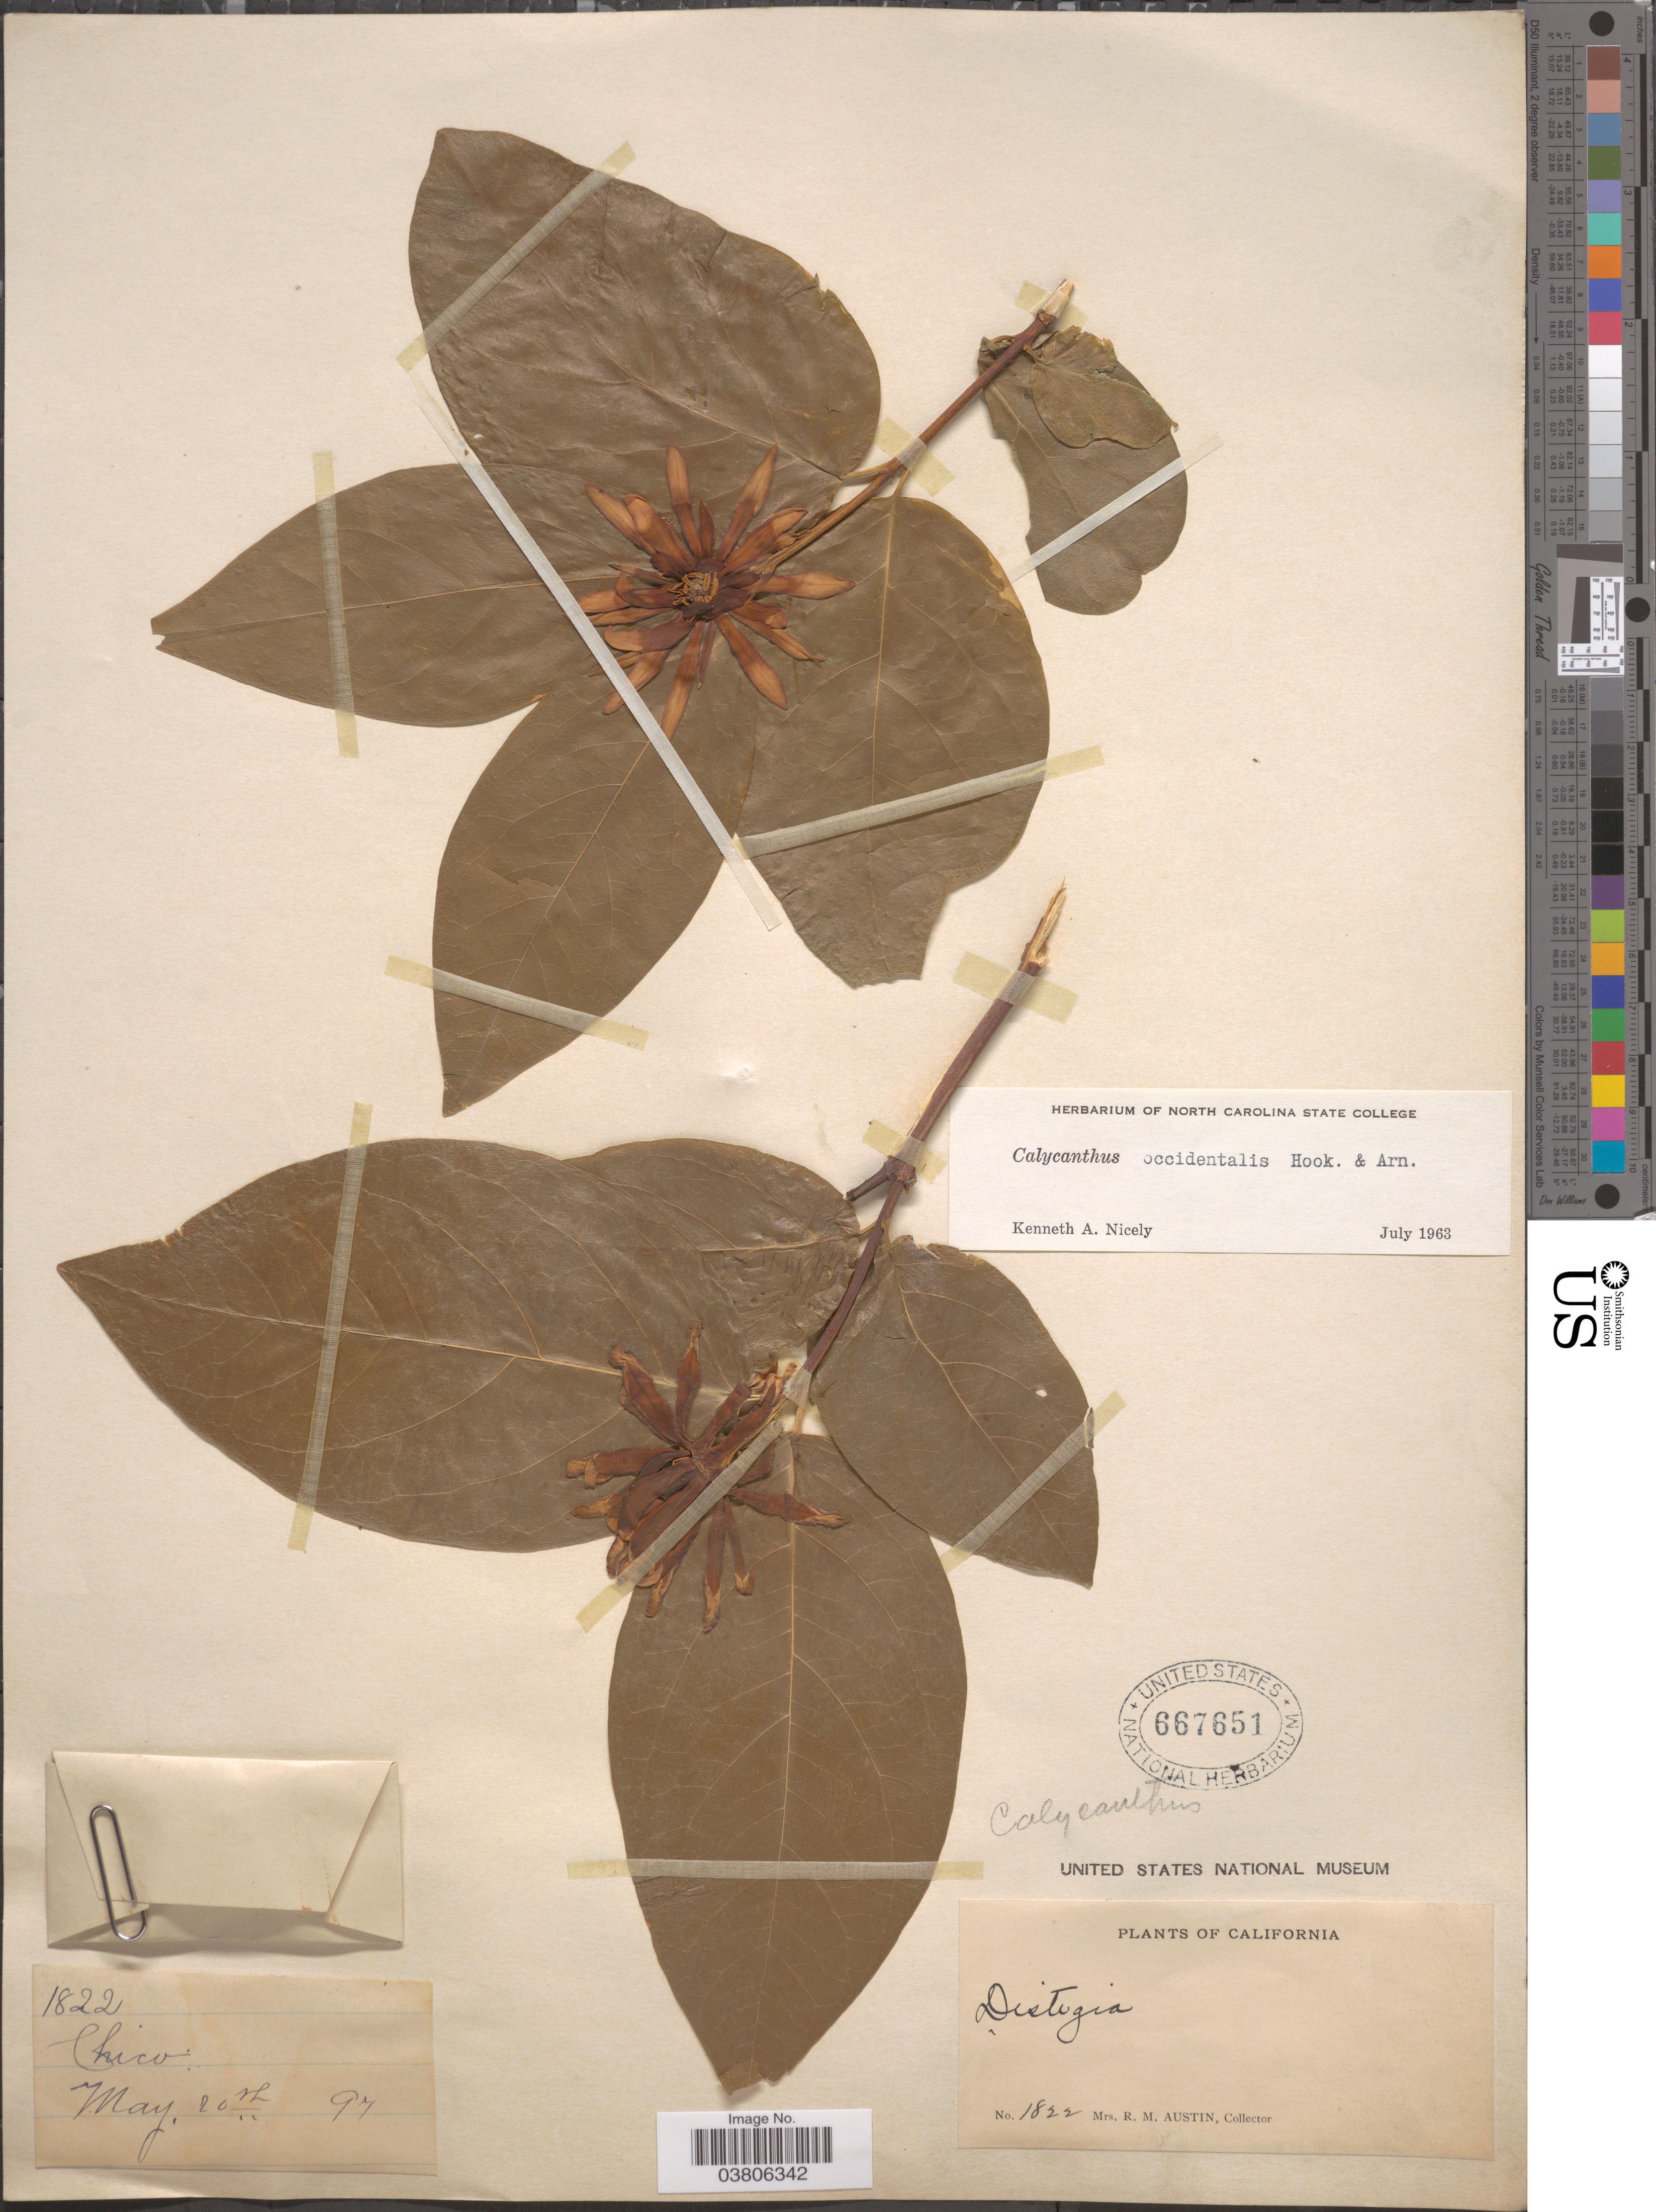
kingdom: Plantae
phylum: Tracheophyta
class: Magnoliopsida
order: Laurales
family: Calycanthaceae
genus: Calycanthus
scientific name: Calycanthus occidentalis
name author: Hook. & Arn.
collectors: R. Austin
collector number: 1822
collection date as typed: Transcribed d/m/y: 26/5/97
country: United States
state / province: California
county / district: Butte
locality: Chico.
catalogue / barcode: US 667651